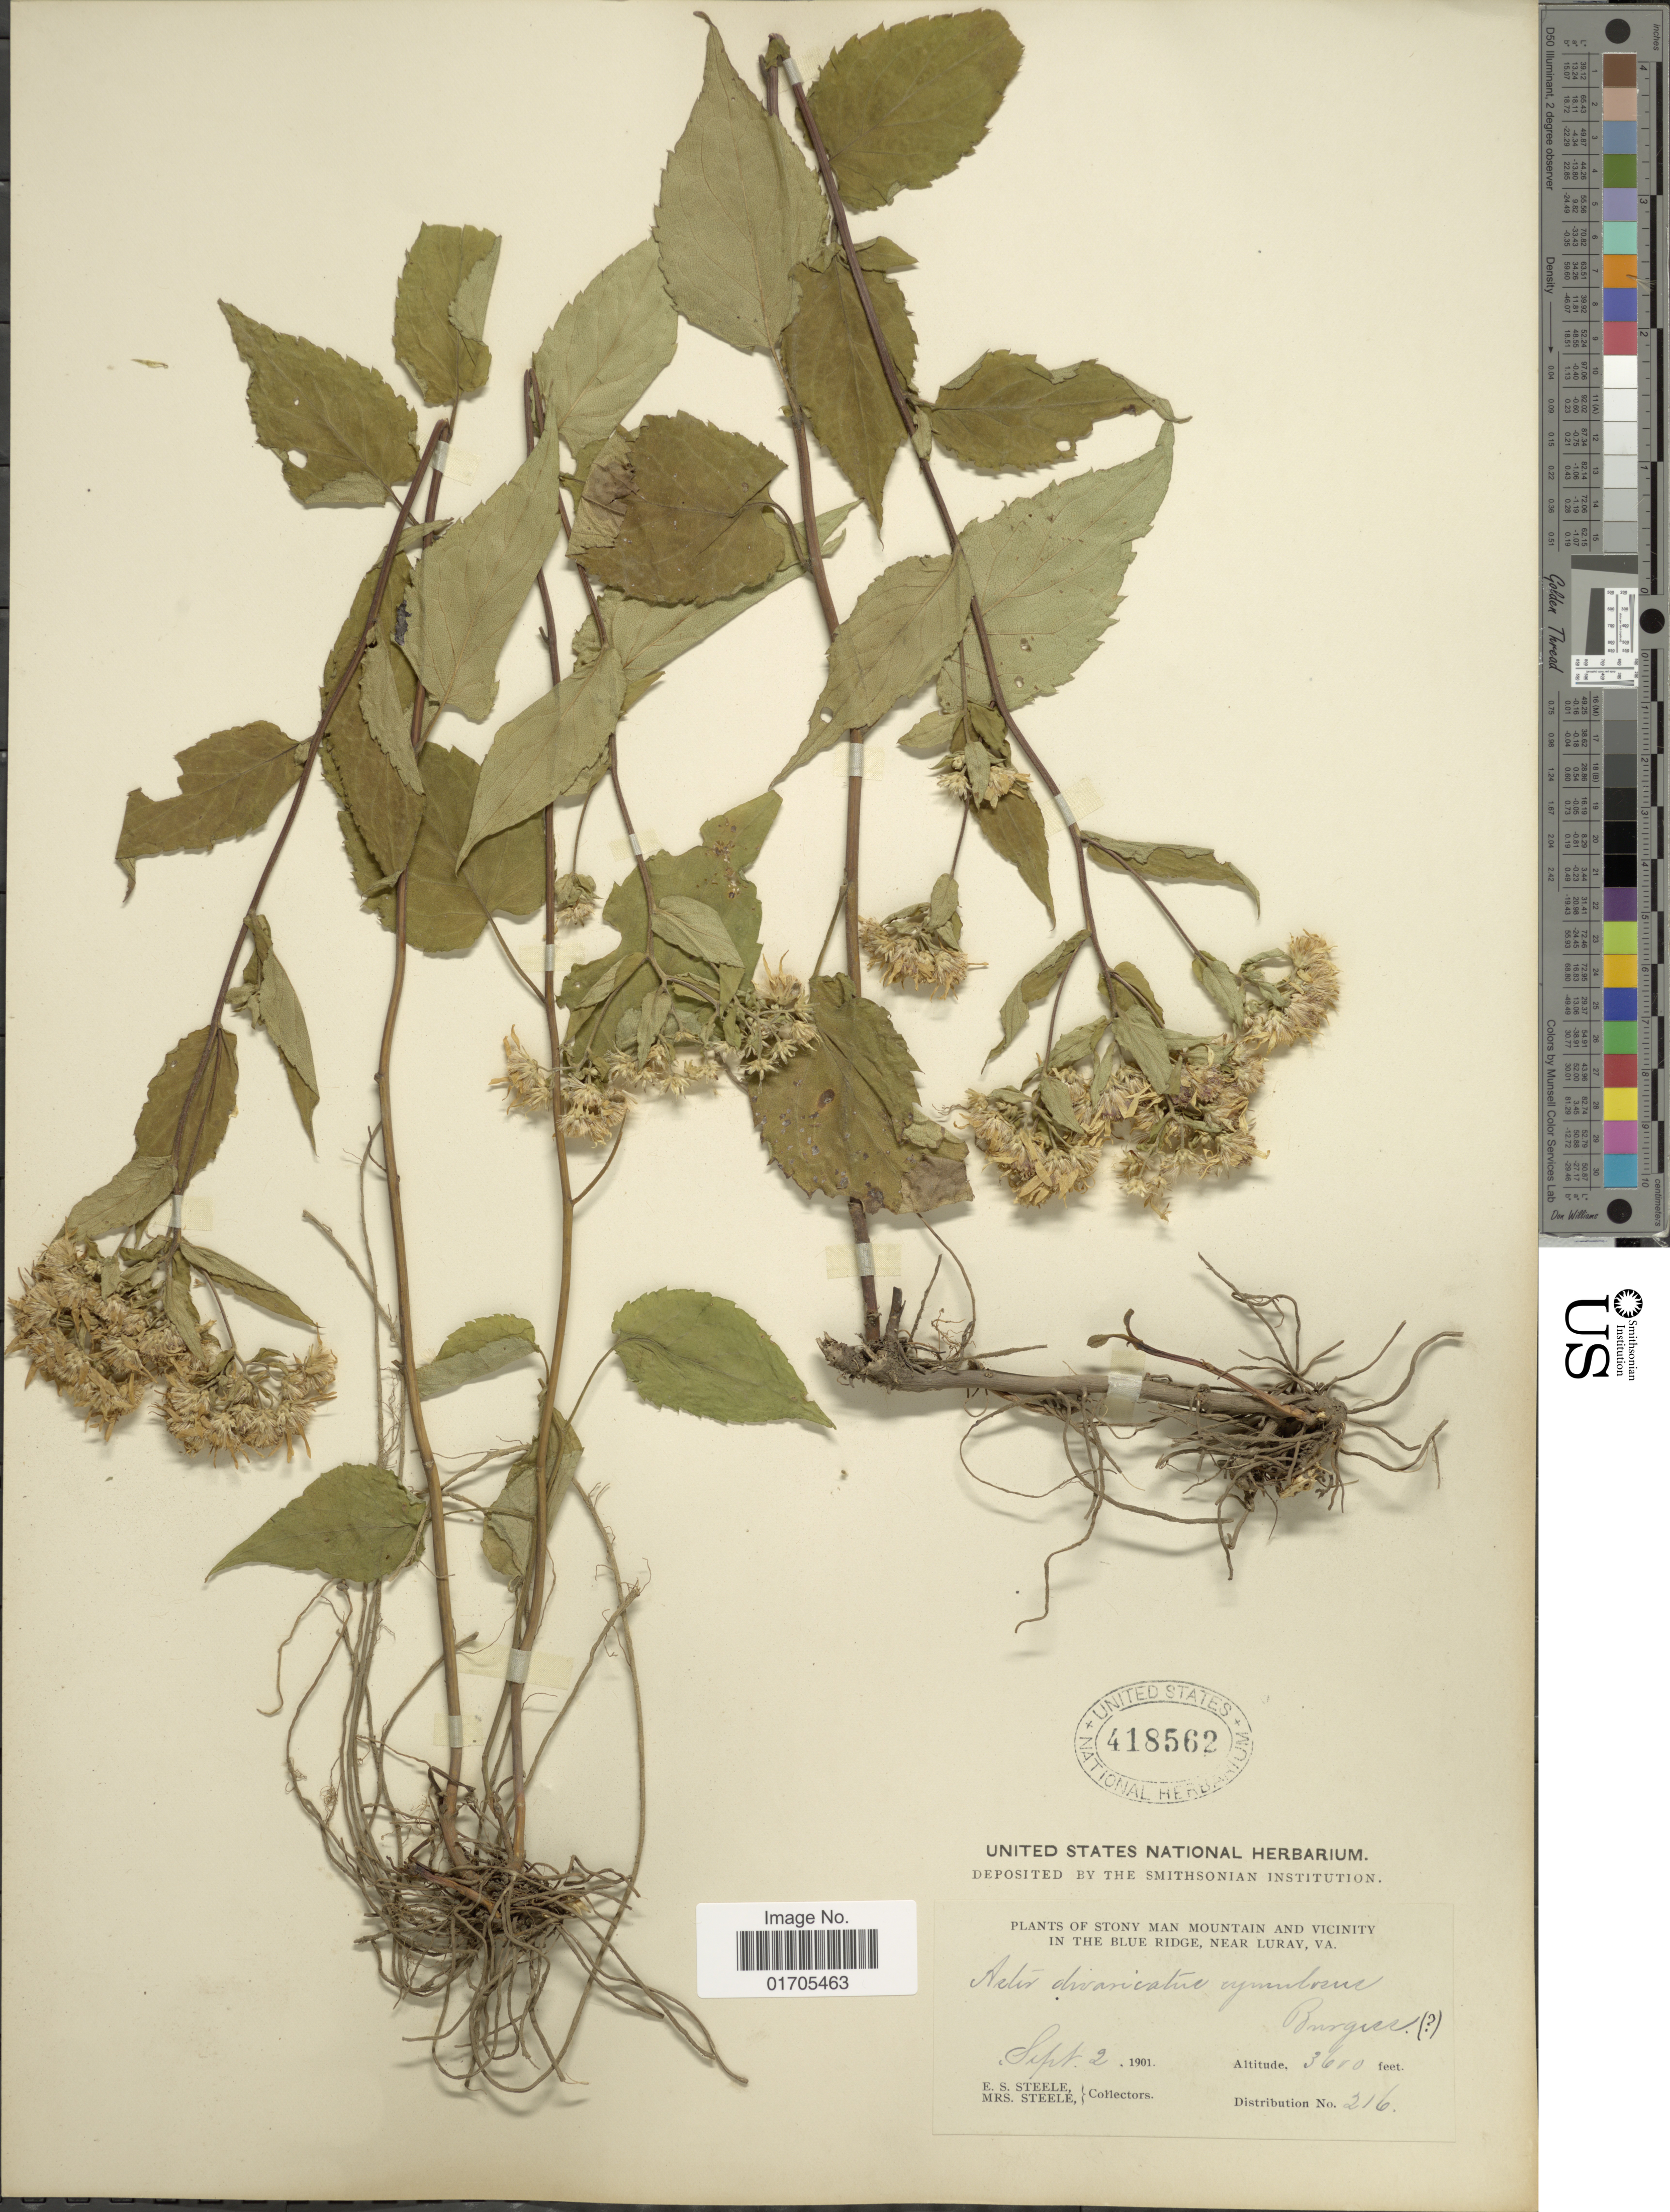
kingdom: Plantae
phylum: Tracheophyta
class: Magnoliopsida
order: Asterales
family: Asteraceae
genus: Eurybia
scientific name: Eurybia divaricata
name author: (L.) G.L. Nesom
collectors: E. Steele & Mrs. E. S. Steele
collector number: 216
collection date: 1901-09-02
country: United States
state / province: Virginia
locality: Stony Man Mountain and Vicinity in the Blue Ridge, near Luray, Va.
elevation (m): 1097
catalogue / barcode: US 418562